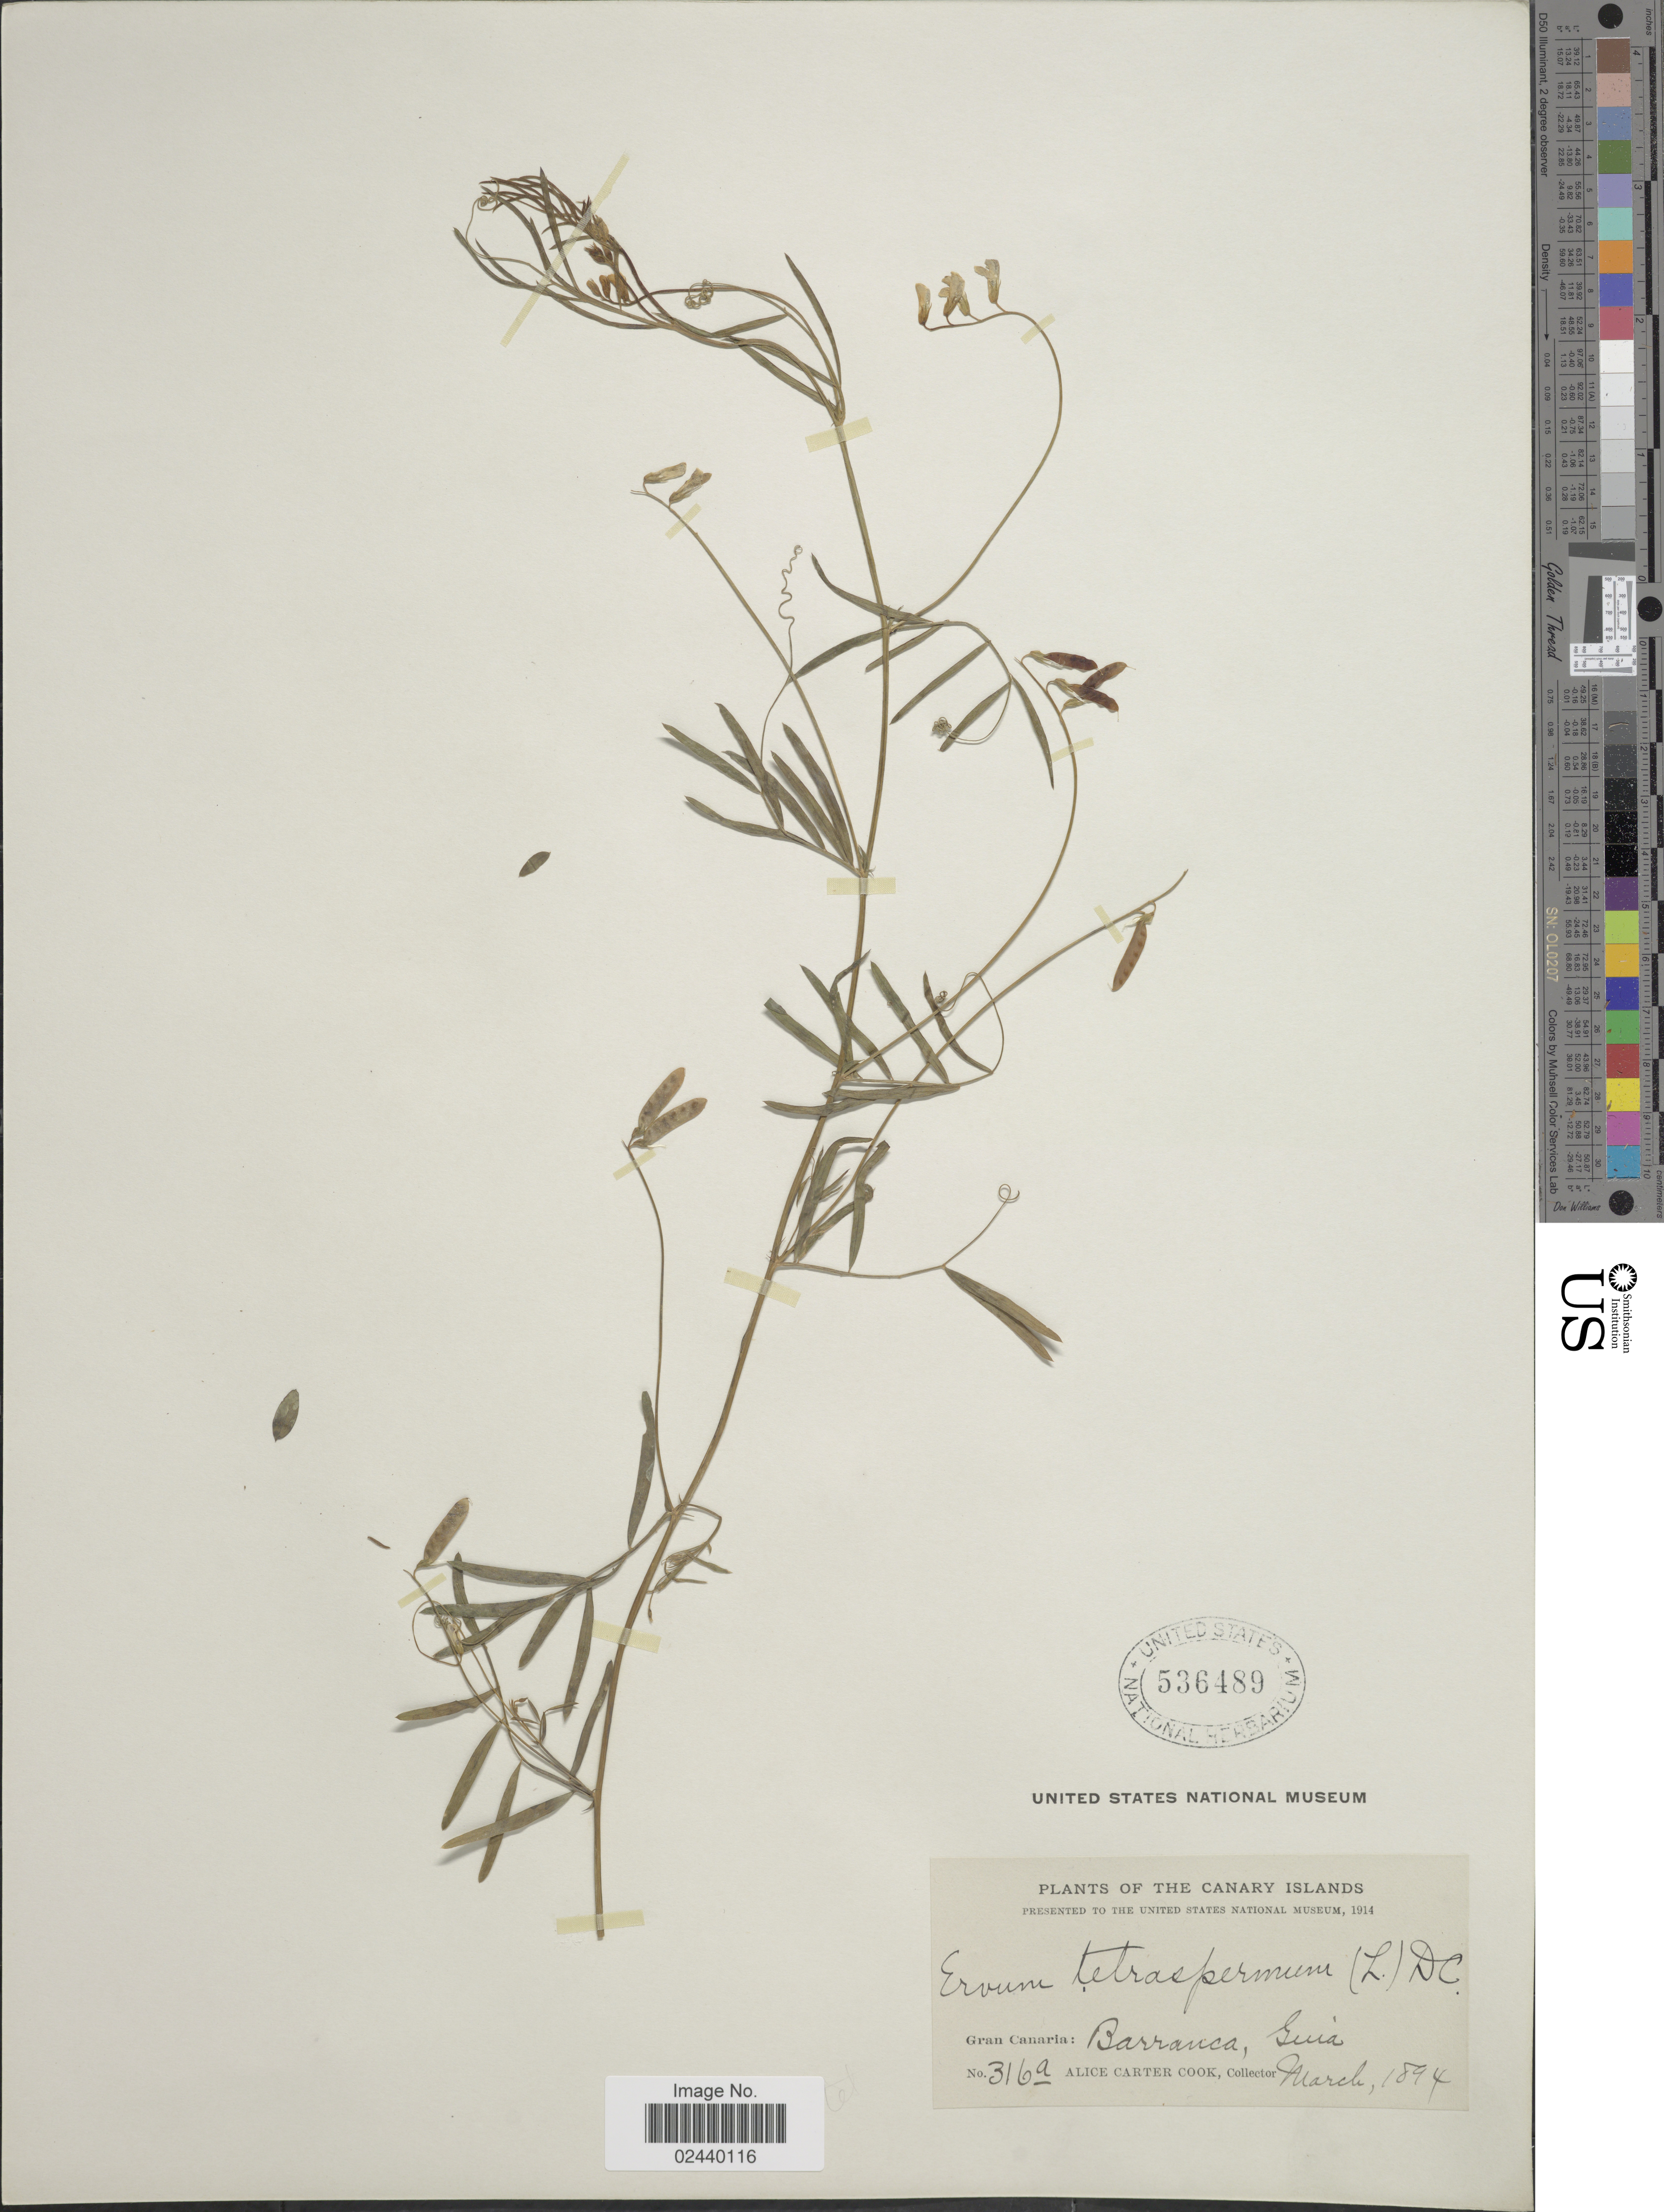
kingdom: Plantae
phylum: Tracheophyta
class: Magnoliopsida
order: Fabales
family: Fabaceae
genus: Vicia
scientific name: Vicia tetrasperma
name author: (L.) Schreb.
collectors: Alice C. Cook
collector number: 316a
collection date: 1894-03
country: Spain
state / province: Canarias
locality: The Canary Islands, Gran Canaria: Barranca, Guia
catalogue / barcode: US 536489